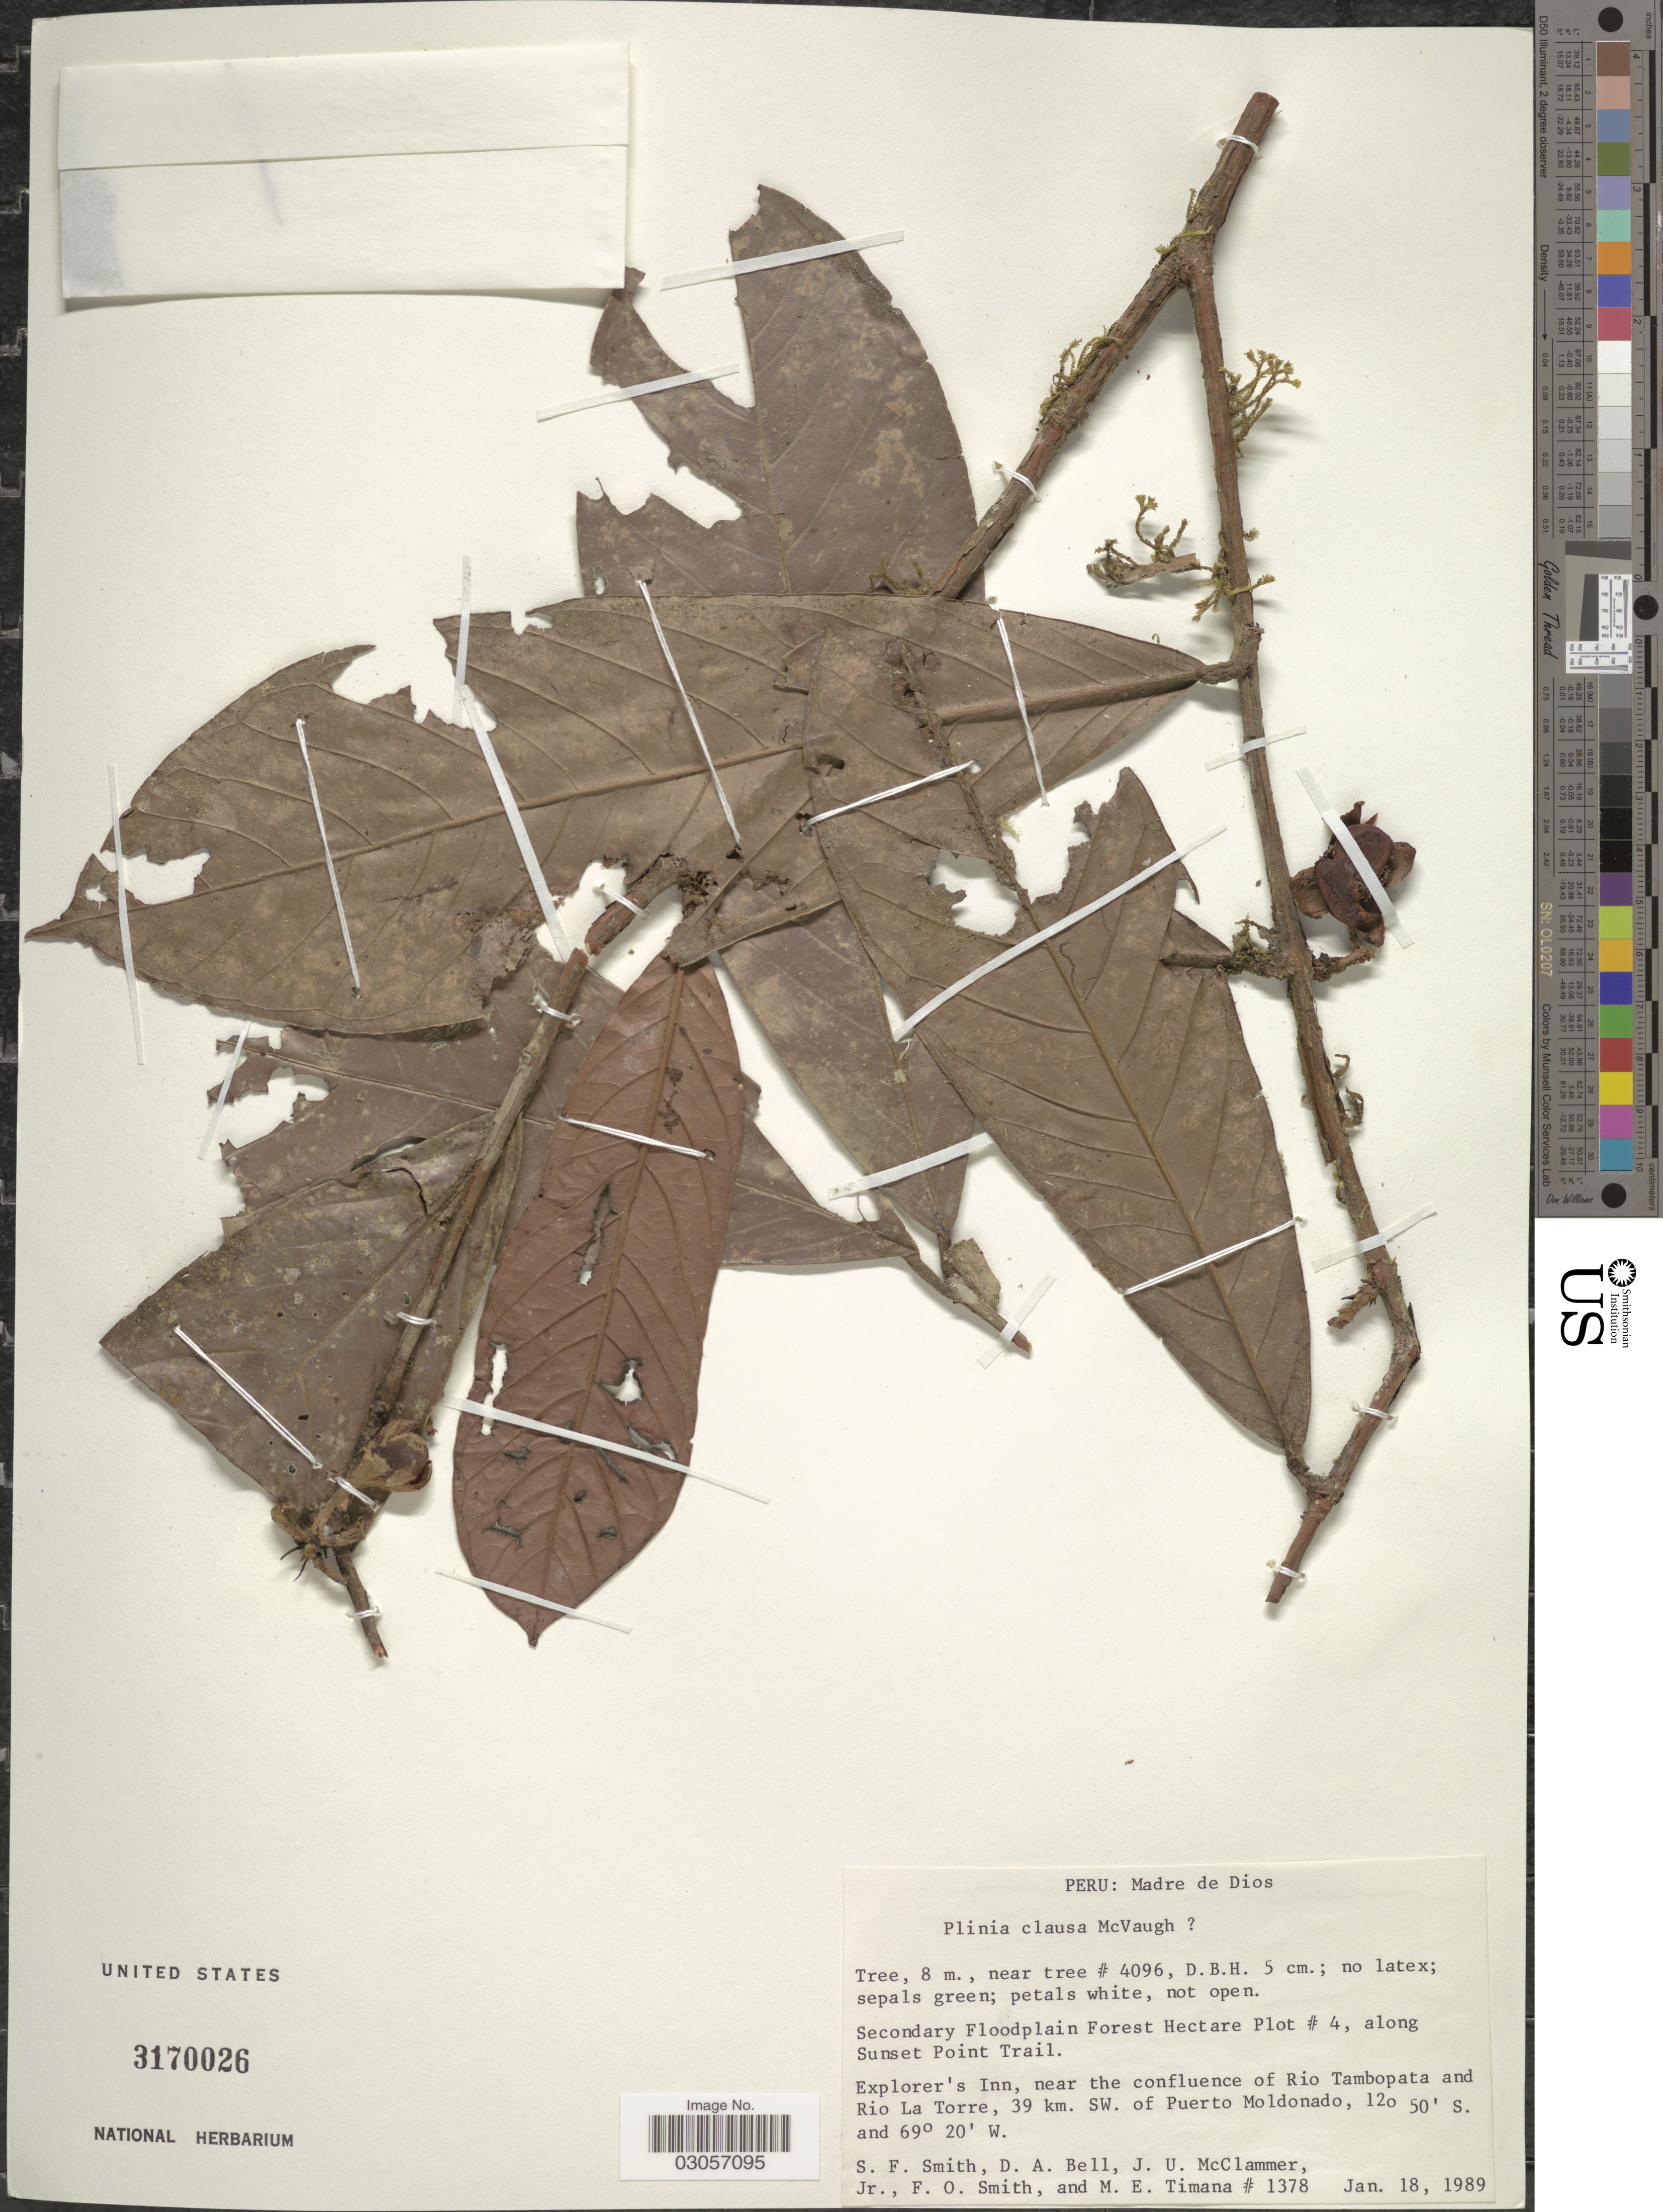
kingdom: Plantae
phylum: Tracheophyta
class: Magnoliopsida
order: Myrtales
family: Myrtaceae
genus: Plinia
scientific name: Plinia clausa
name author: McVaugh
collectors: S.F. Smith, D. A. Bell, J. McClammer & F. Smith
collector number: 1378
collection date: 1989-01-18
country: Peru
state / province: Madre de Dios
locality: Explorer's Inn, near the confluence of Rio Tambopata and Rio La Torre, 39 km. SW. of Puerto Moldonado.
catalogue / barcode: US 3170026